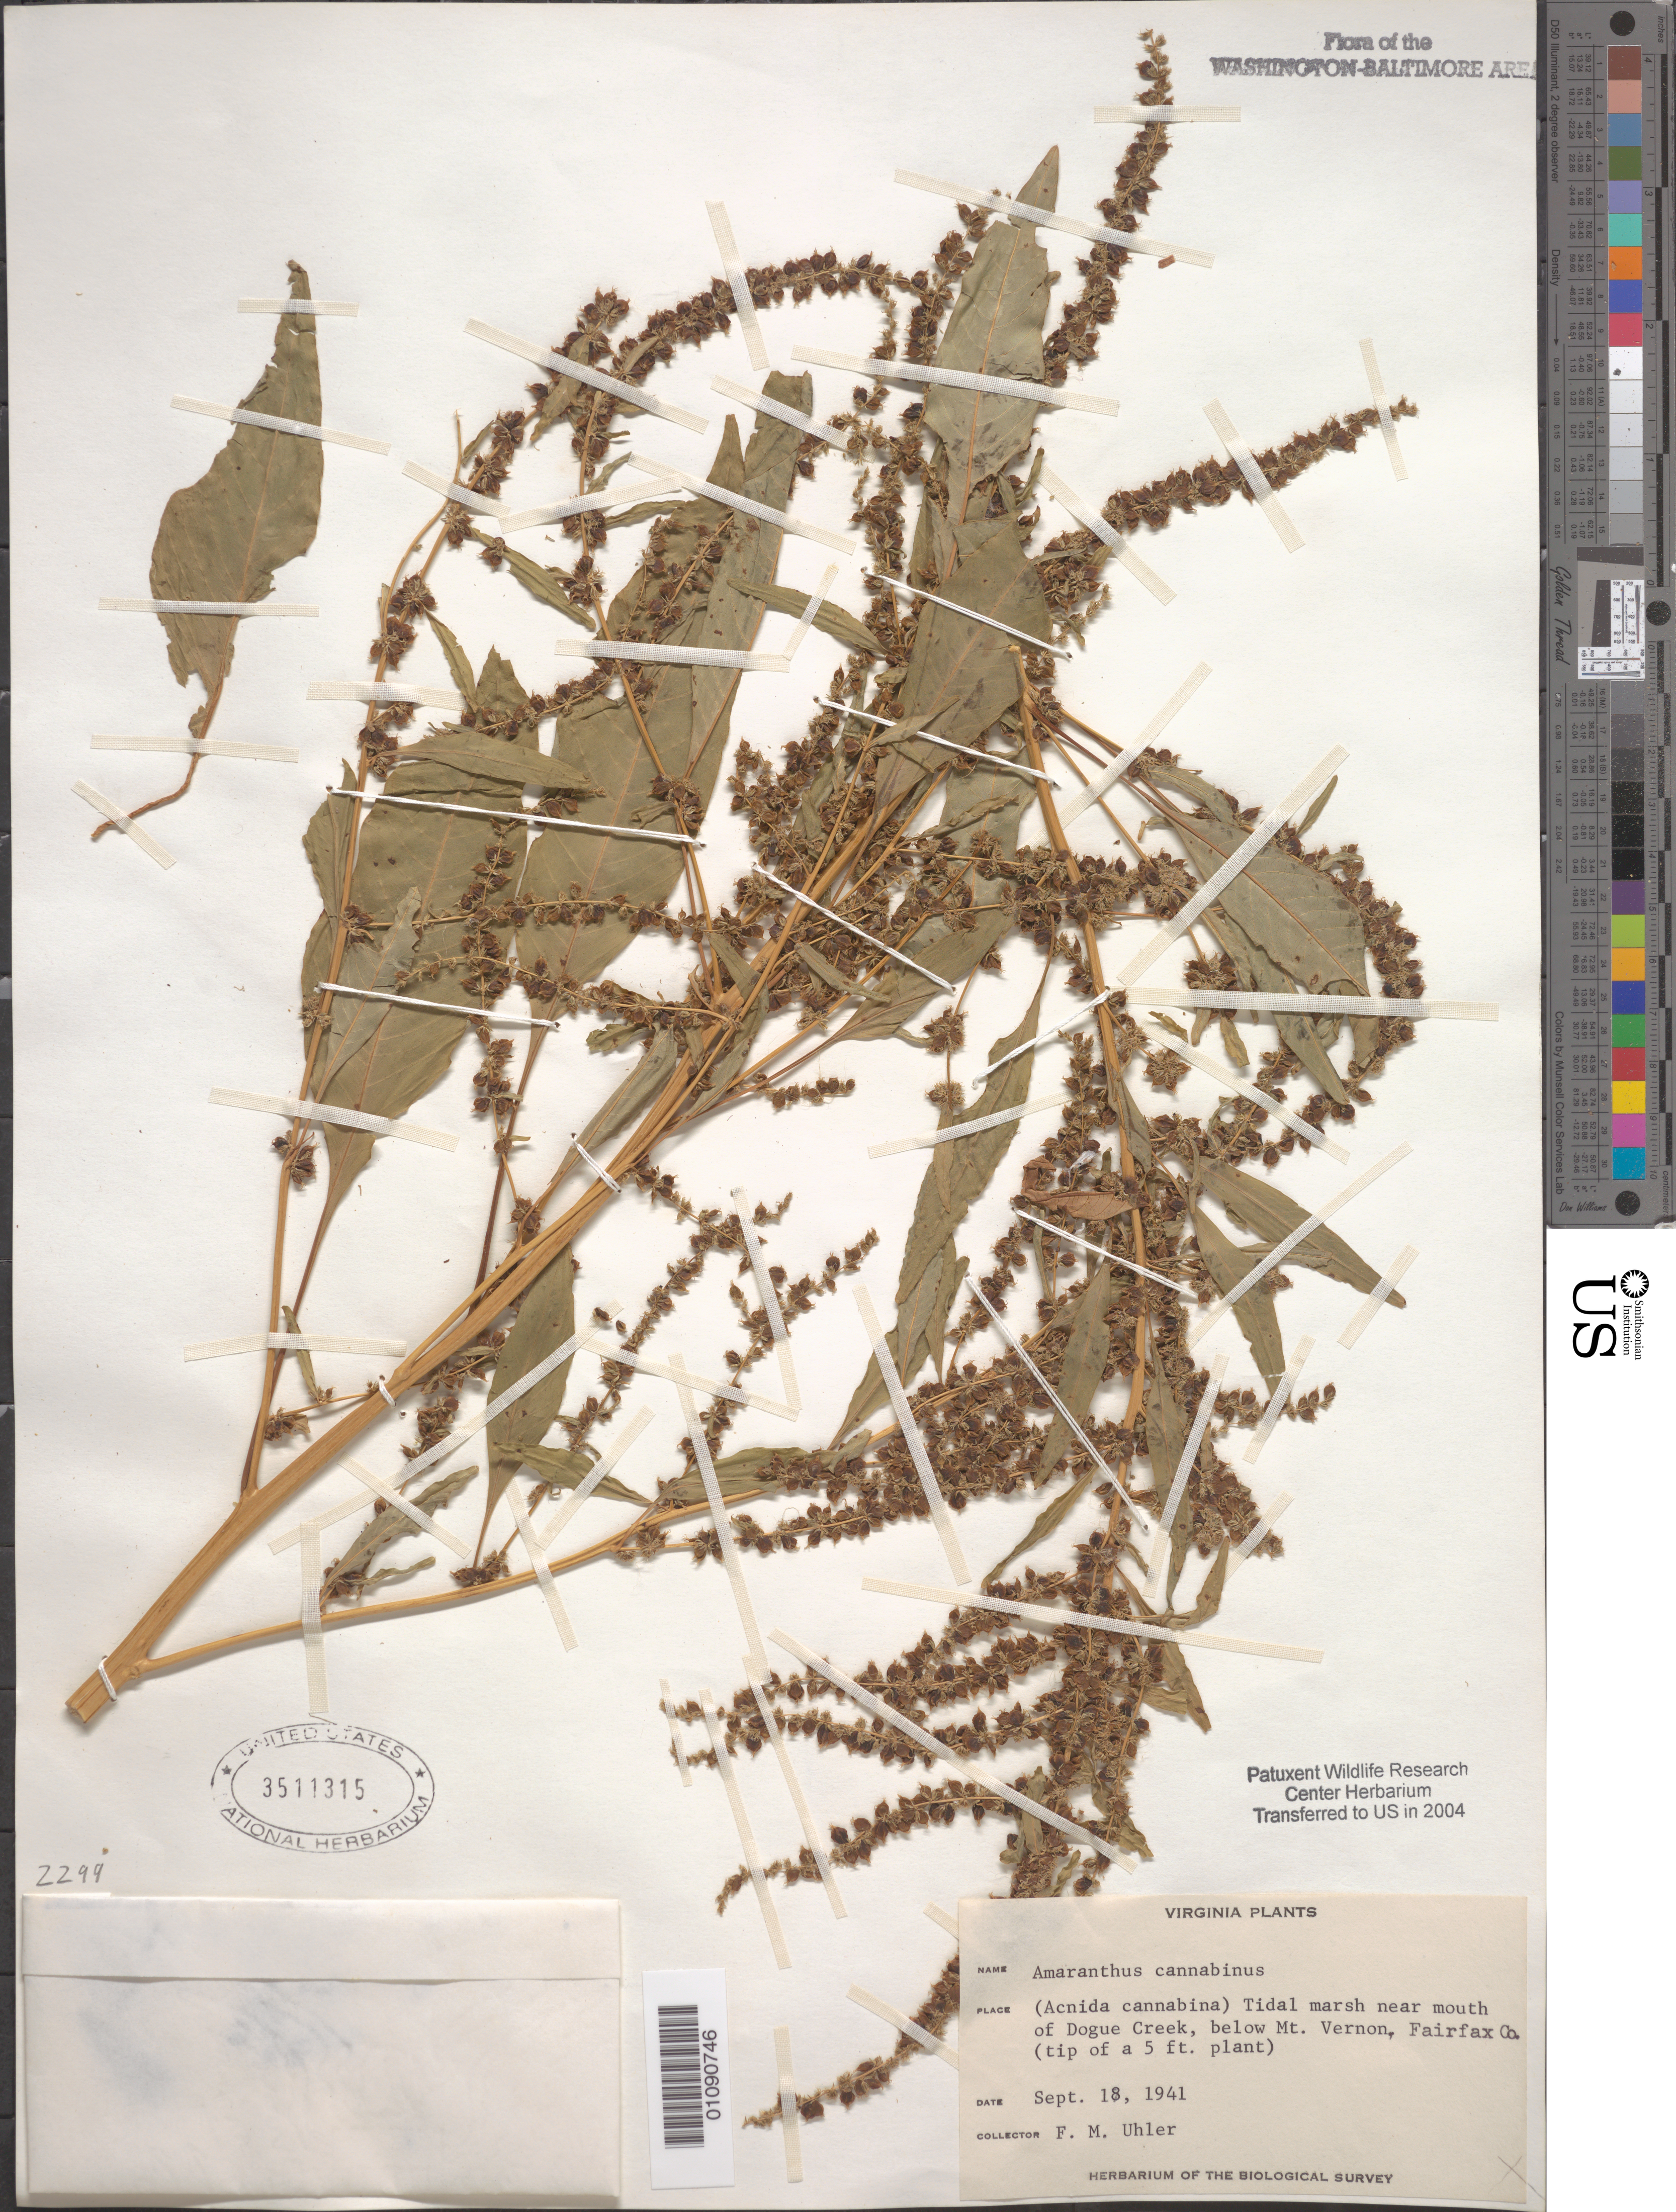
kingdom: Plantae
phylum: Tracheophyta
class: Magnoliopsida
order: Caryophyllales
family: Amaranthaceae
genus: Amaranthus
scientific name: Amaranthus cannabinus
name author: (L.) E.G. F. Sauer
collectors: F. M. Uhler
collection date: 1941-09-18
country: United States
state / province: Virginia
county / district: Fairfax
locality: Below Mt. Vernon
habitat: Tidal marsh near mouth of Dogue Creek.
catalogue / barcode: US 3511315